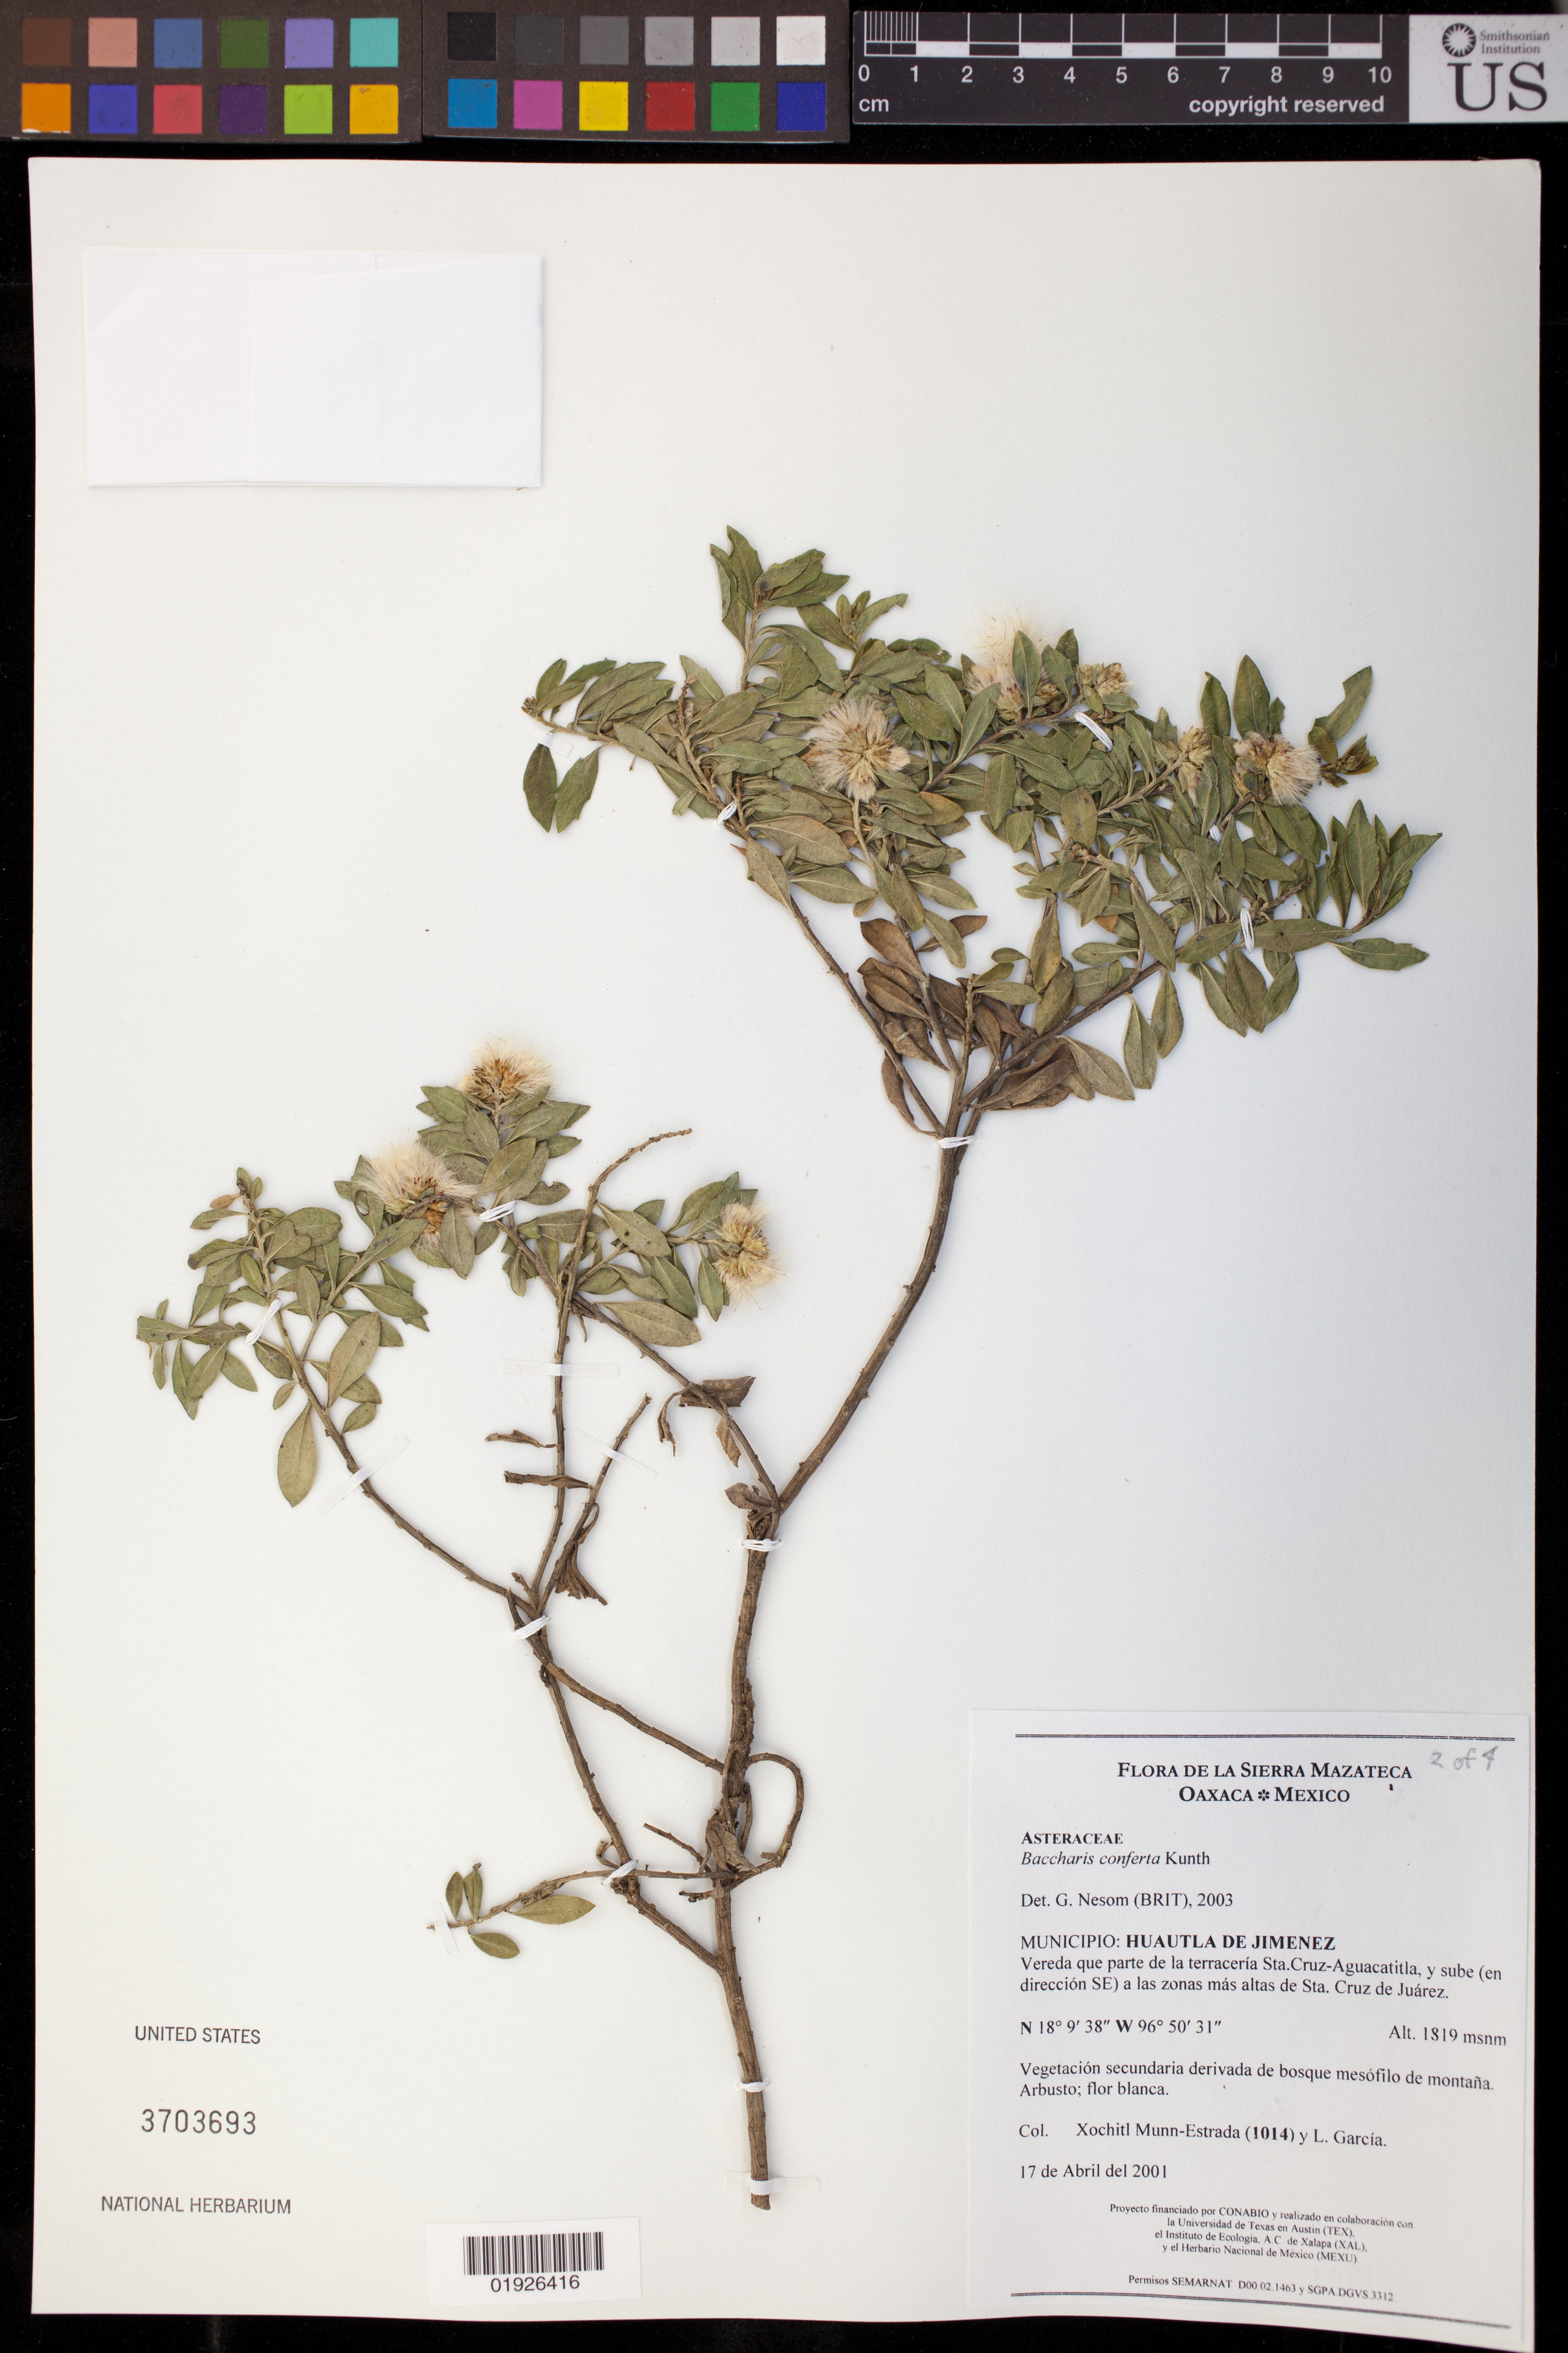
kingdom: Plantae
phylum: Tracheophyta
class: Magnoliopsida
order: Asterales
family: Asteraceae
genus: Baccharis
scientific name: Baccharis conferta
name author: Kunth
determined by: Nesom, Guy L.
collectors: X. Munn-Estrada & L. Garcia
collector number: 1014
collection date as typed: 17 de Abril del 2001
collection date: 2001-04-17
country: Mexico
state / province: Oaxaca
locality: Huautla de Jimenez, Vereda que parte de la terraceria Sta. Cruz-Aguacatitla, y sube (en direccion SE) a las zonas mas altas de Sta. Cruz de Juarez.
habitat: Vegetacion secundaria derivada de bosque mesofilo de montana.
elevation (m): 1819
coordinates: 18 9 38 N, 96 50 31 W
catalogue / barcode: US 3703693